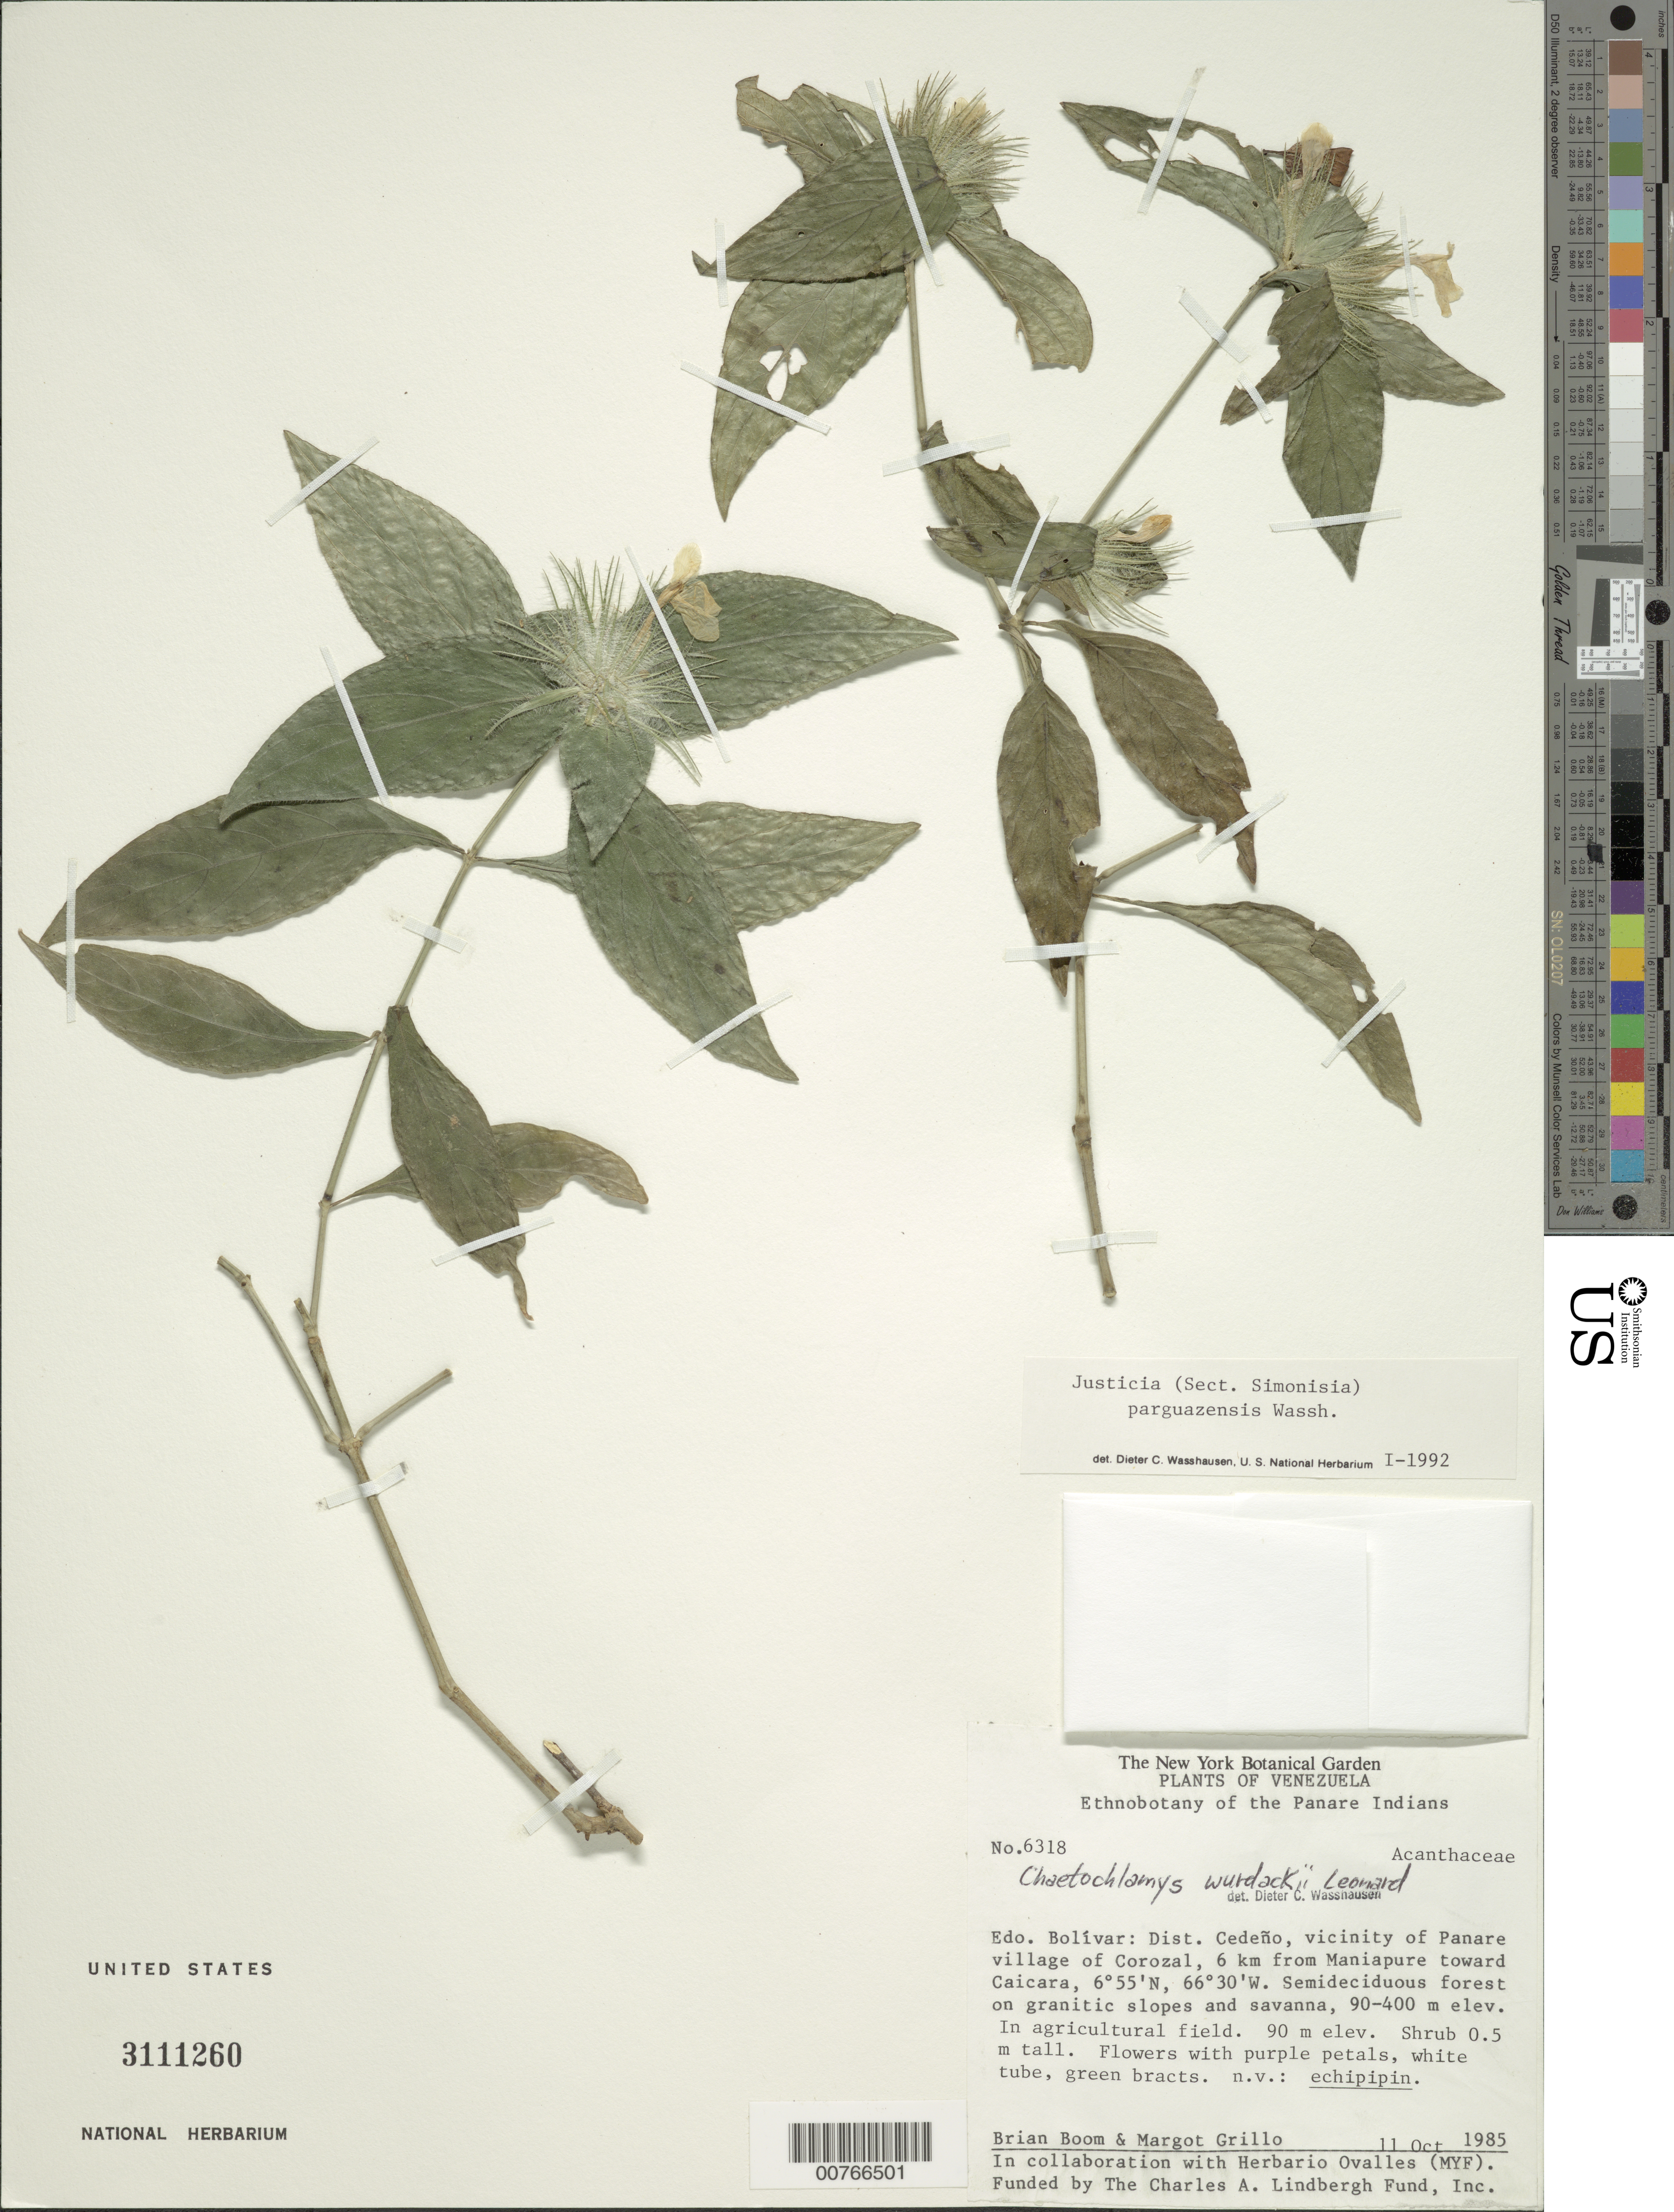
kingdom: Plantae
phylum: Tracheophyta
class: Magnoliopsida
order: Lamiales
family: Acanthaceae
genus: Justicia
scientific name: Justicia parguazensis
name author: Wassh.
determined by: Wasshausen, Dieter C., (BOT), Smithsonian Institution - National Museum of Natural History (UNITED STATES)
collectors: B. M. Boom & M. Grillo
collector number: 6318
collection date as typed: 11-Oct-85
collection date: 1985-10-11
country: Venezuela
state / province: Bolívar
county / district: Cedeño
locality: Panare village of Corozal, vic., 6 km from Maniapure toward Caicara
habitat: Semideciduous forest on granitic slopes and savanna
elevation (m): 90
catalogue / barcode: US 3111260